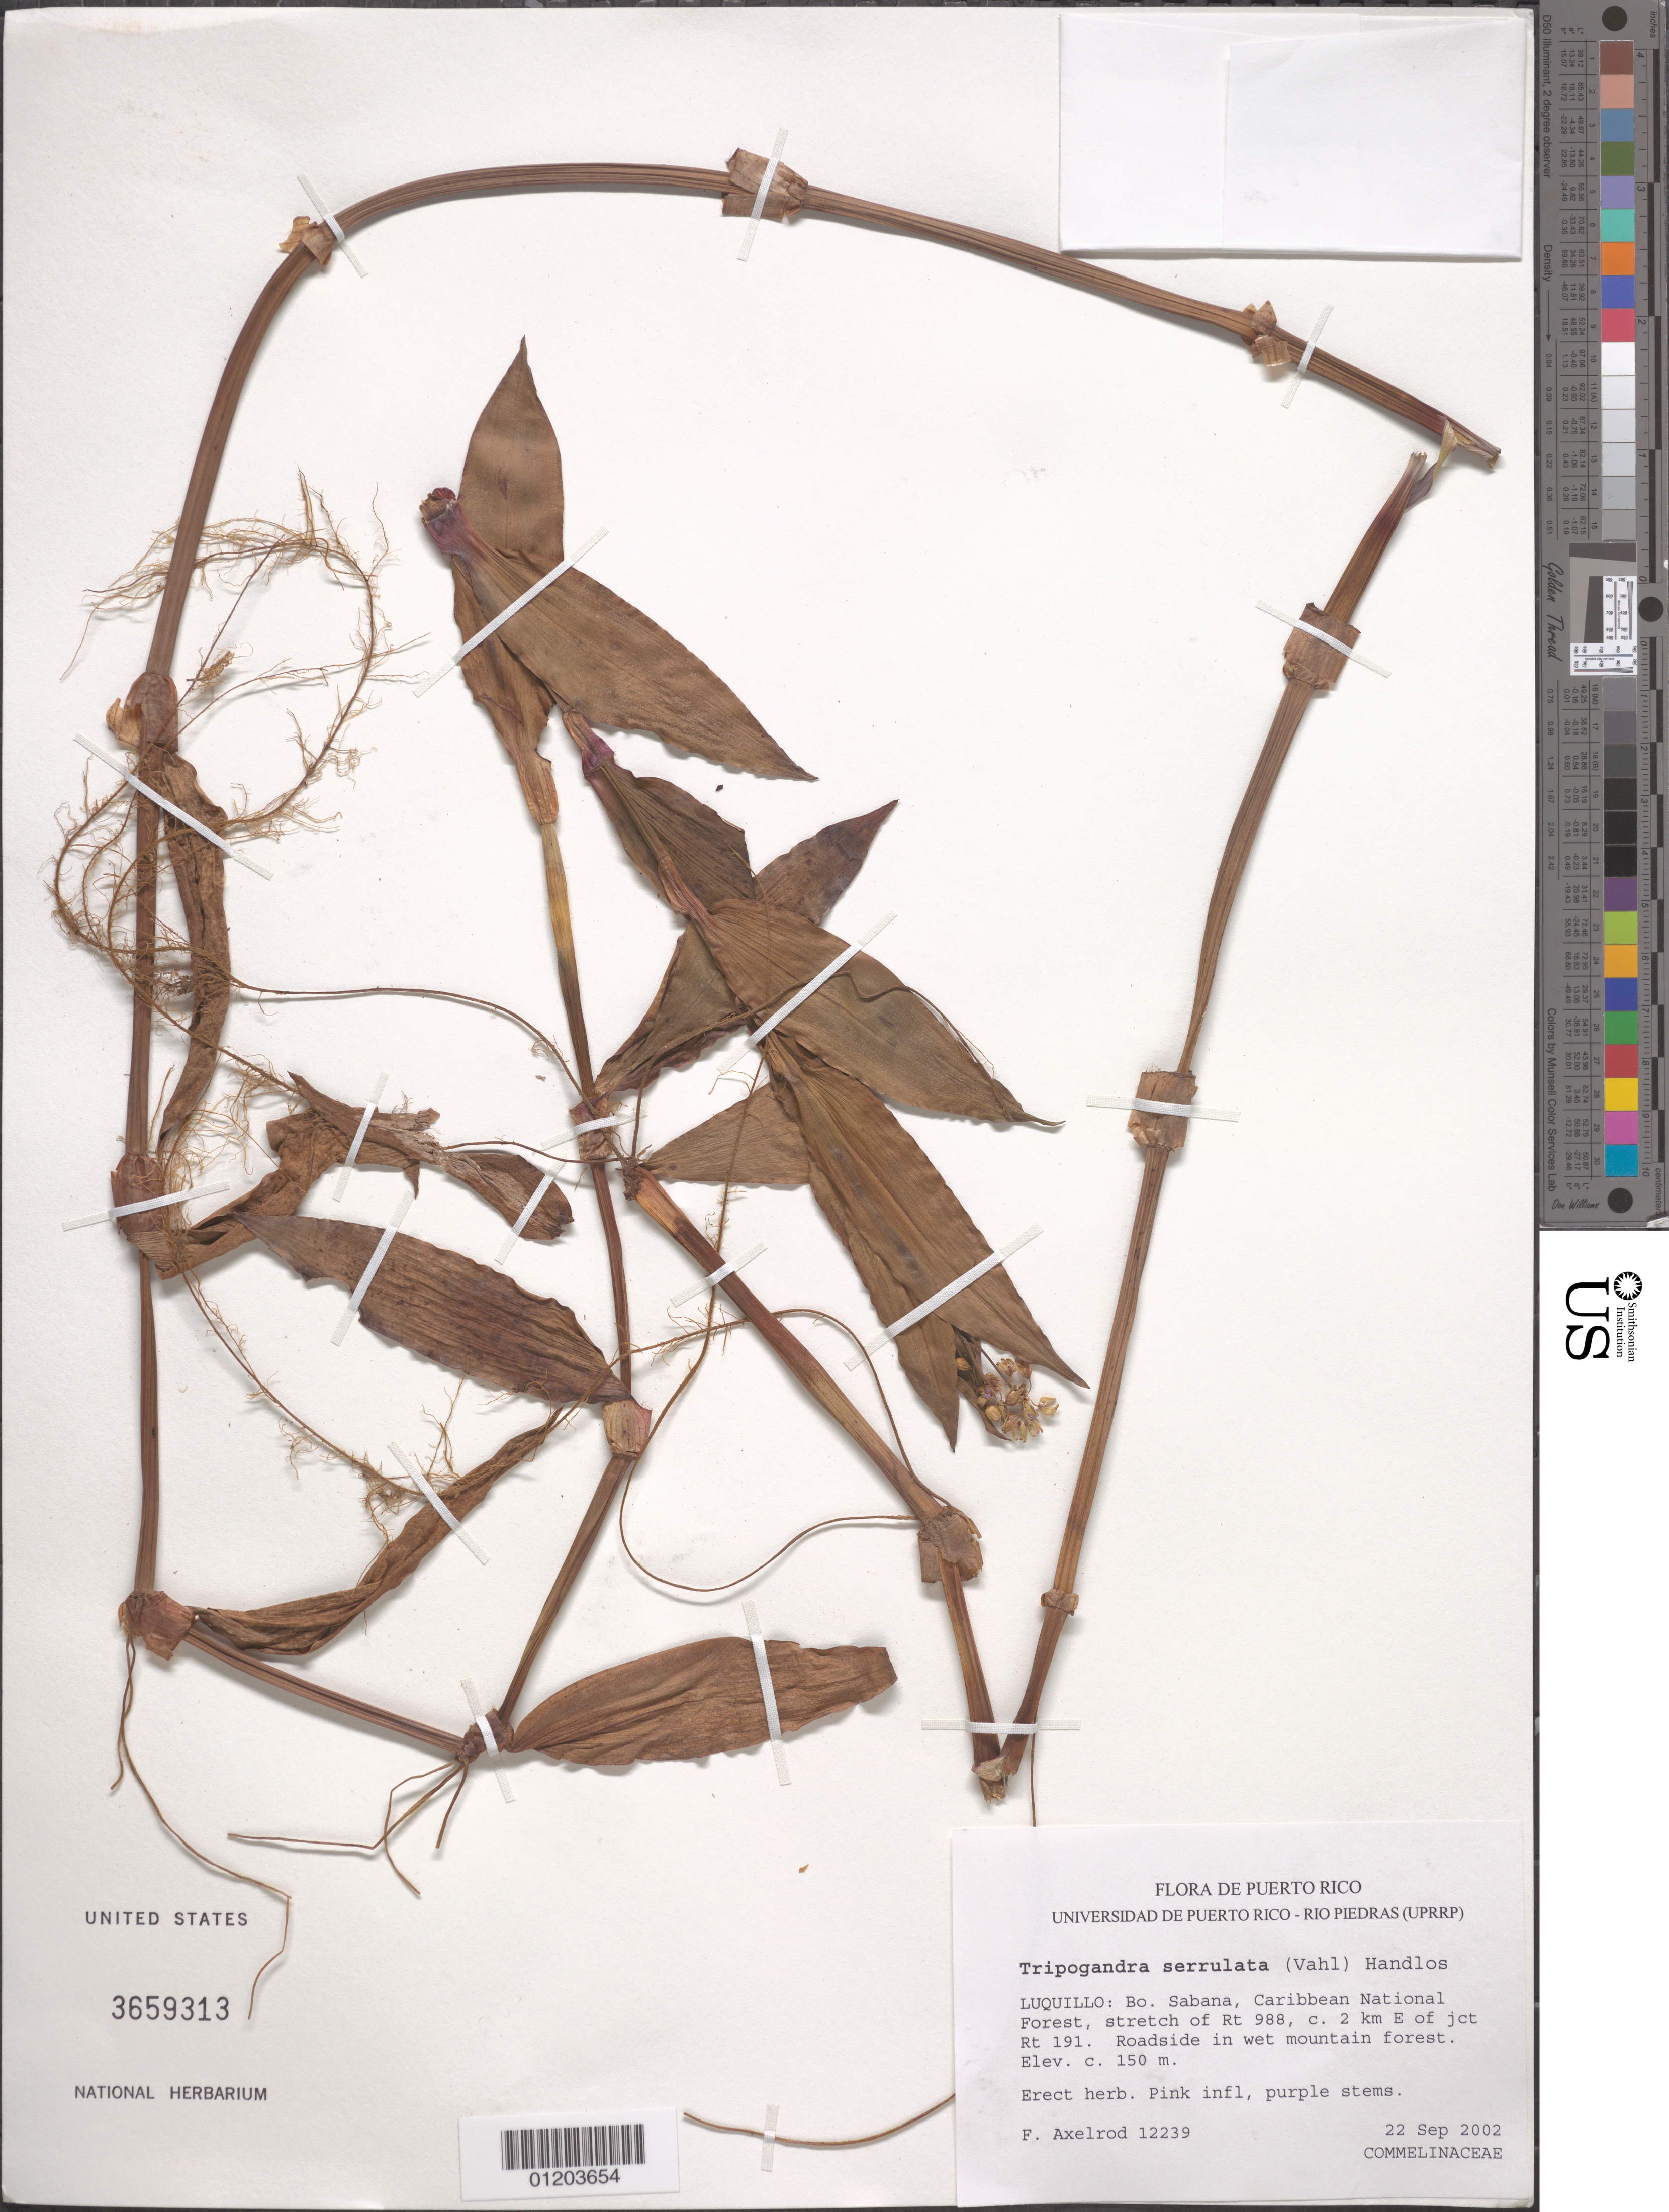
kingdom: Plantae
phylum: Tracheophyta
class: Liliopsida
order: Commelinales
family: Commelinaceae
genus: Tripogandra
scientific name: Tripogandra serrulata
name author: (Vahl) Handlos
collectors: F. S. Axelrod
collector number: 12239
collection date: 2002-09-22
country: Puerto Rico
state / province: Luquillo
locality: Bo. Sabana, Caribbean National Forest, stretch of Rt. 988, ca. 2 km E of junction Rt. 191.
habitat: Roadside in wet mountain forest.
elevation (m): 150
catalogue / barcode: US 3659313